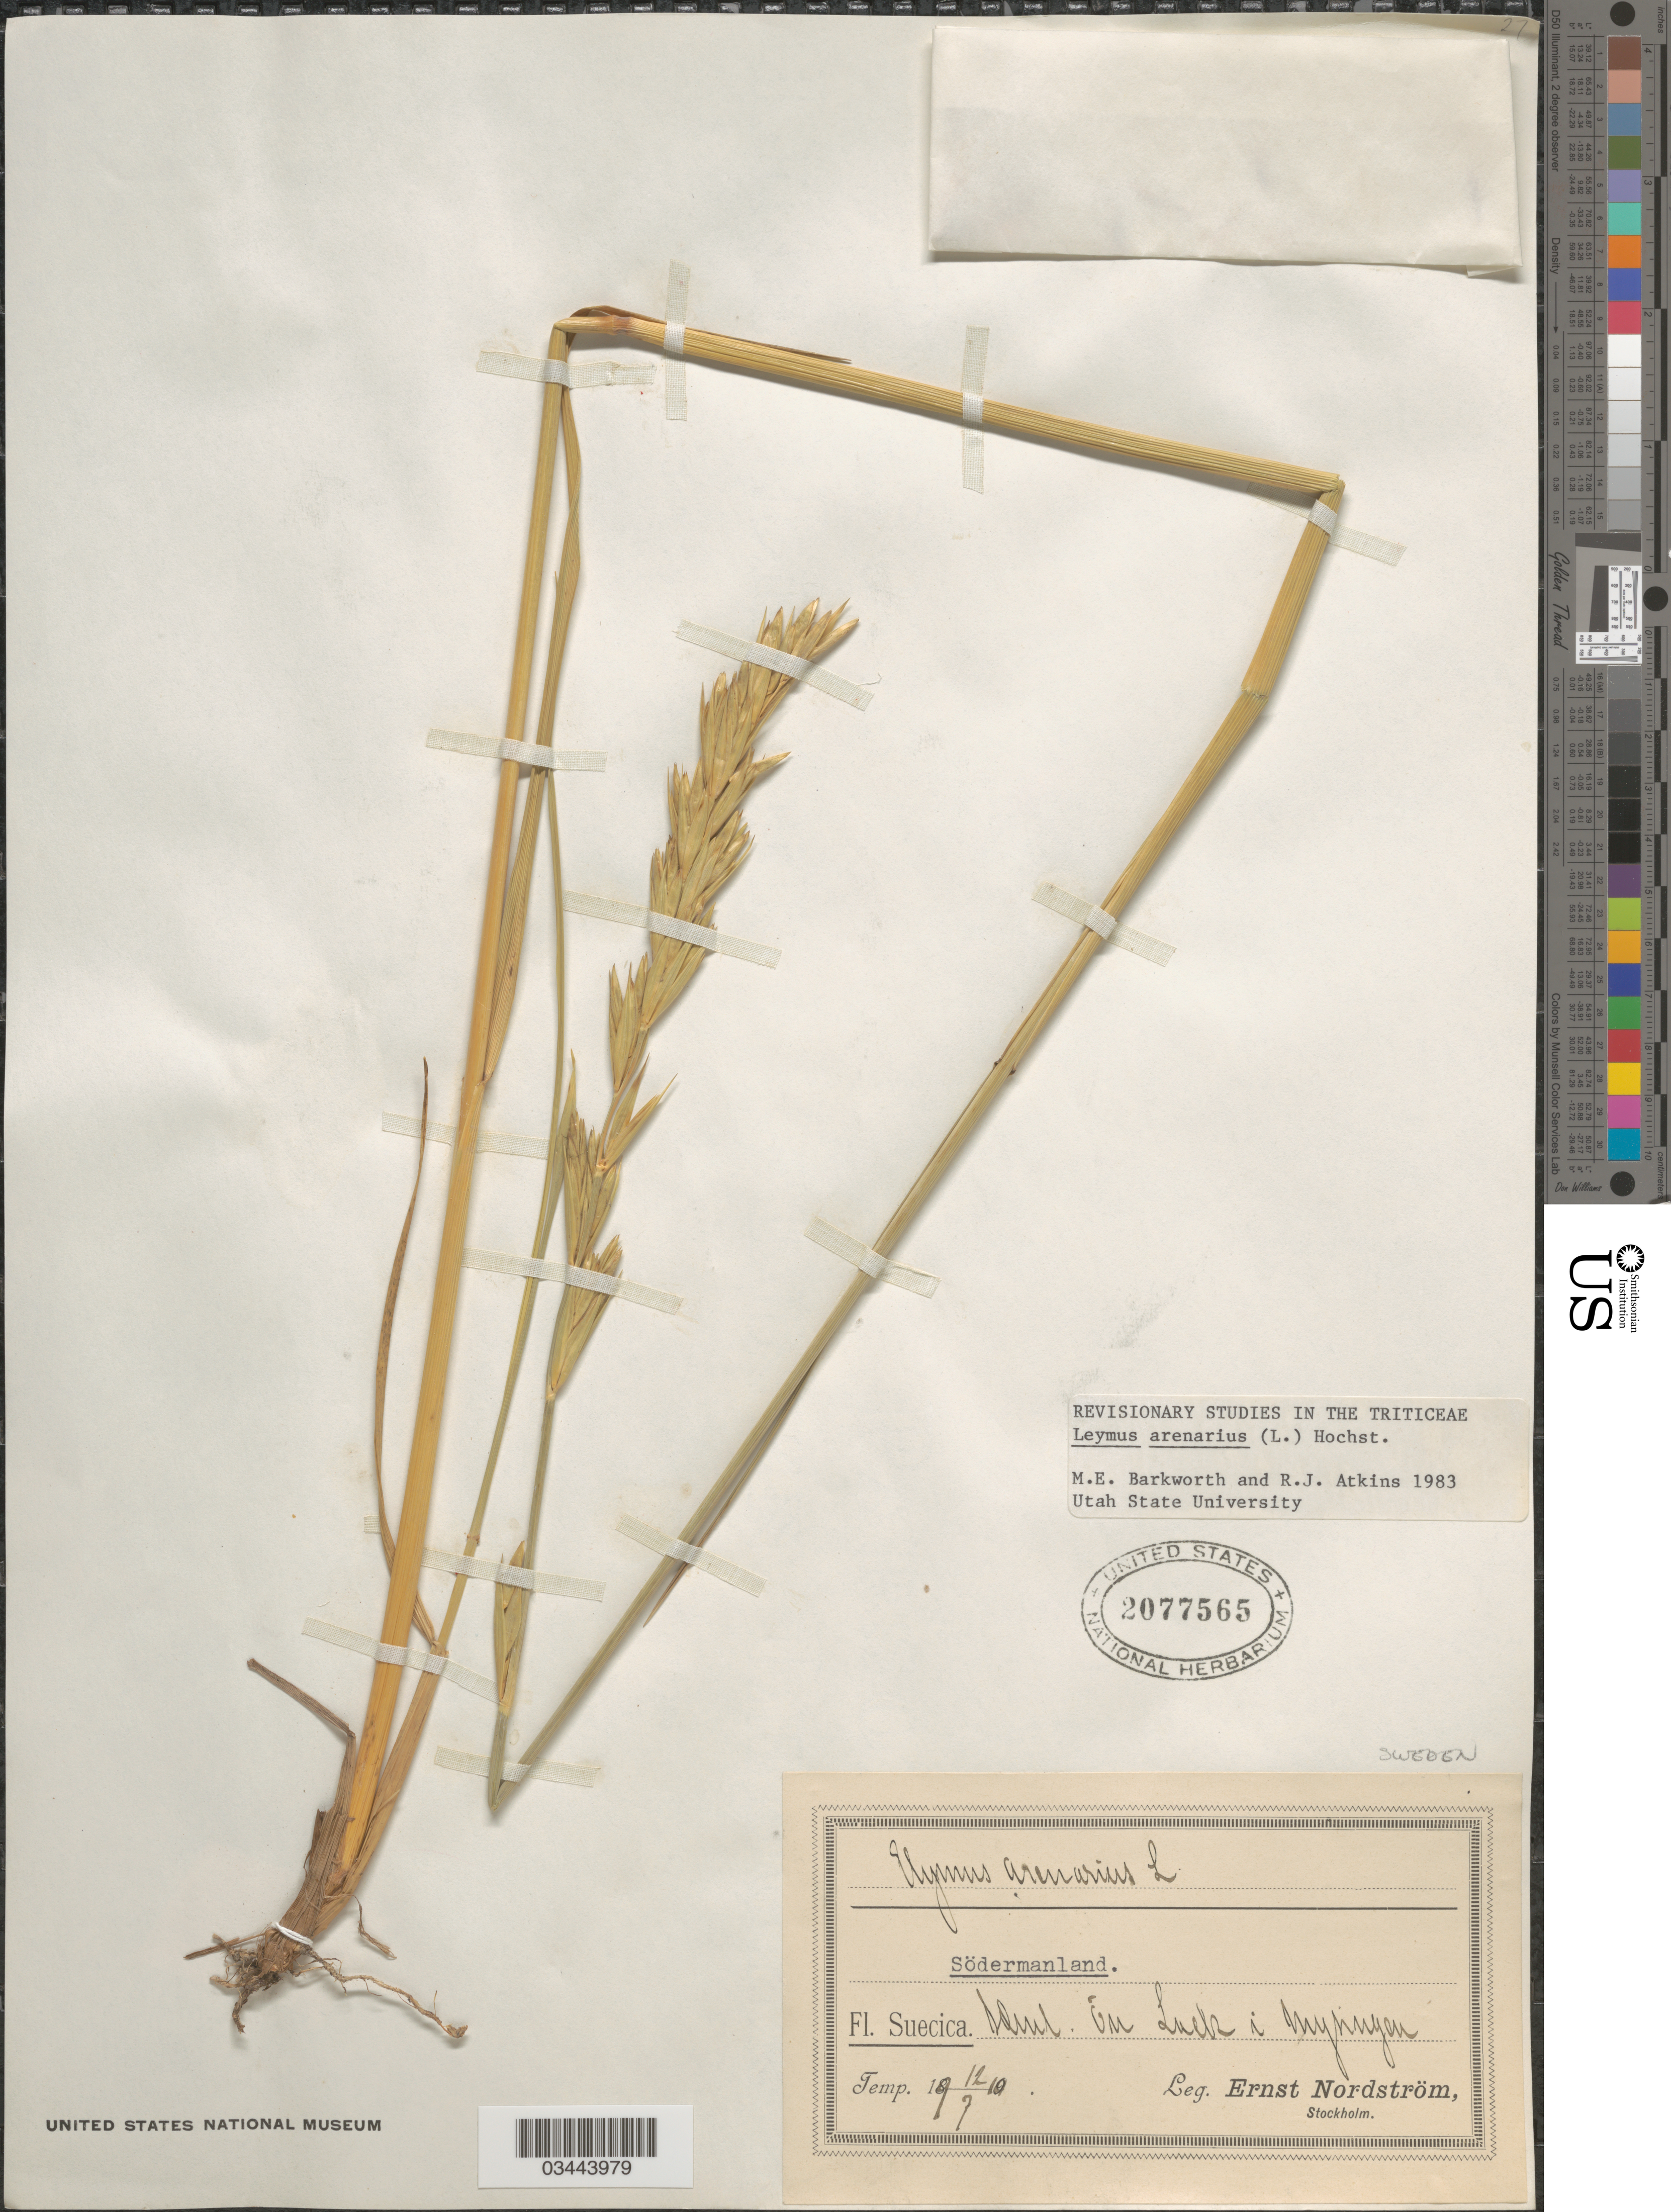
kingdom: Plantae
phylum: Tracheophyta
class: Liliopsida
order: Poales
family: Poaceae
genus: Leymus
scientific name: Leymus arenarius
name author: (L.) Hochst.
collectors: E. Nordström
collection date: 1910-07-12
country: Sweden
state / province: Sodermanland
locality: Södermanland. Fl. Suecica. Sdml. In Luck i Mysingen.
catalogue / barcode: US 2077565